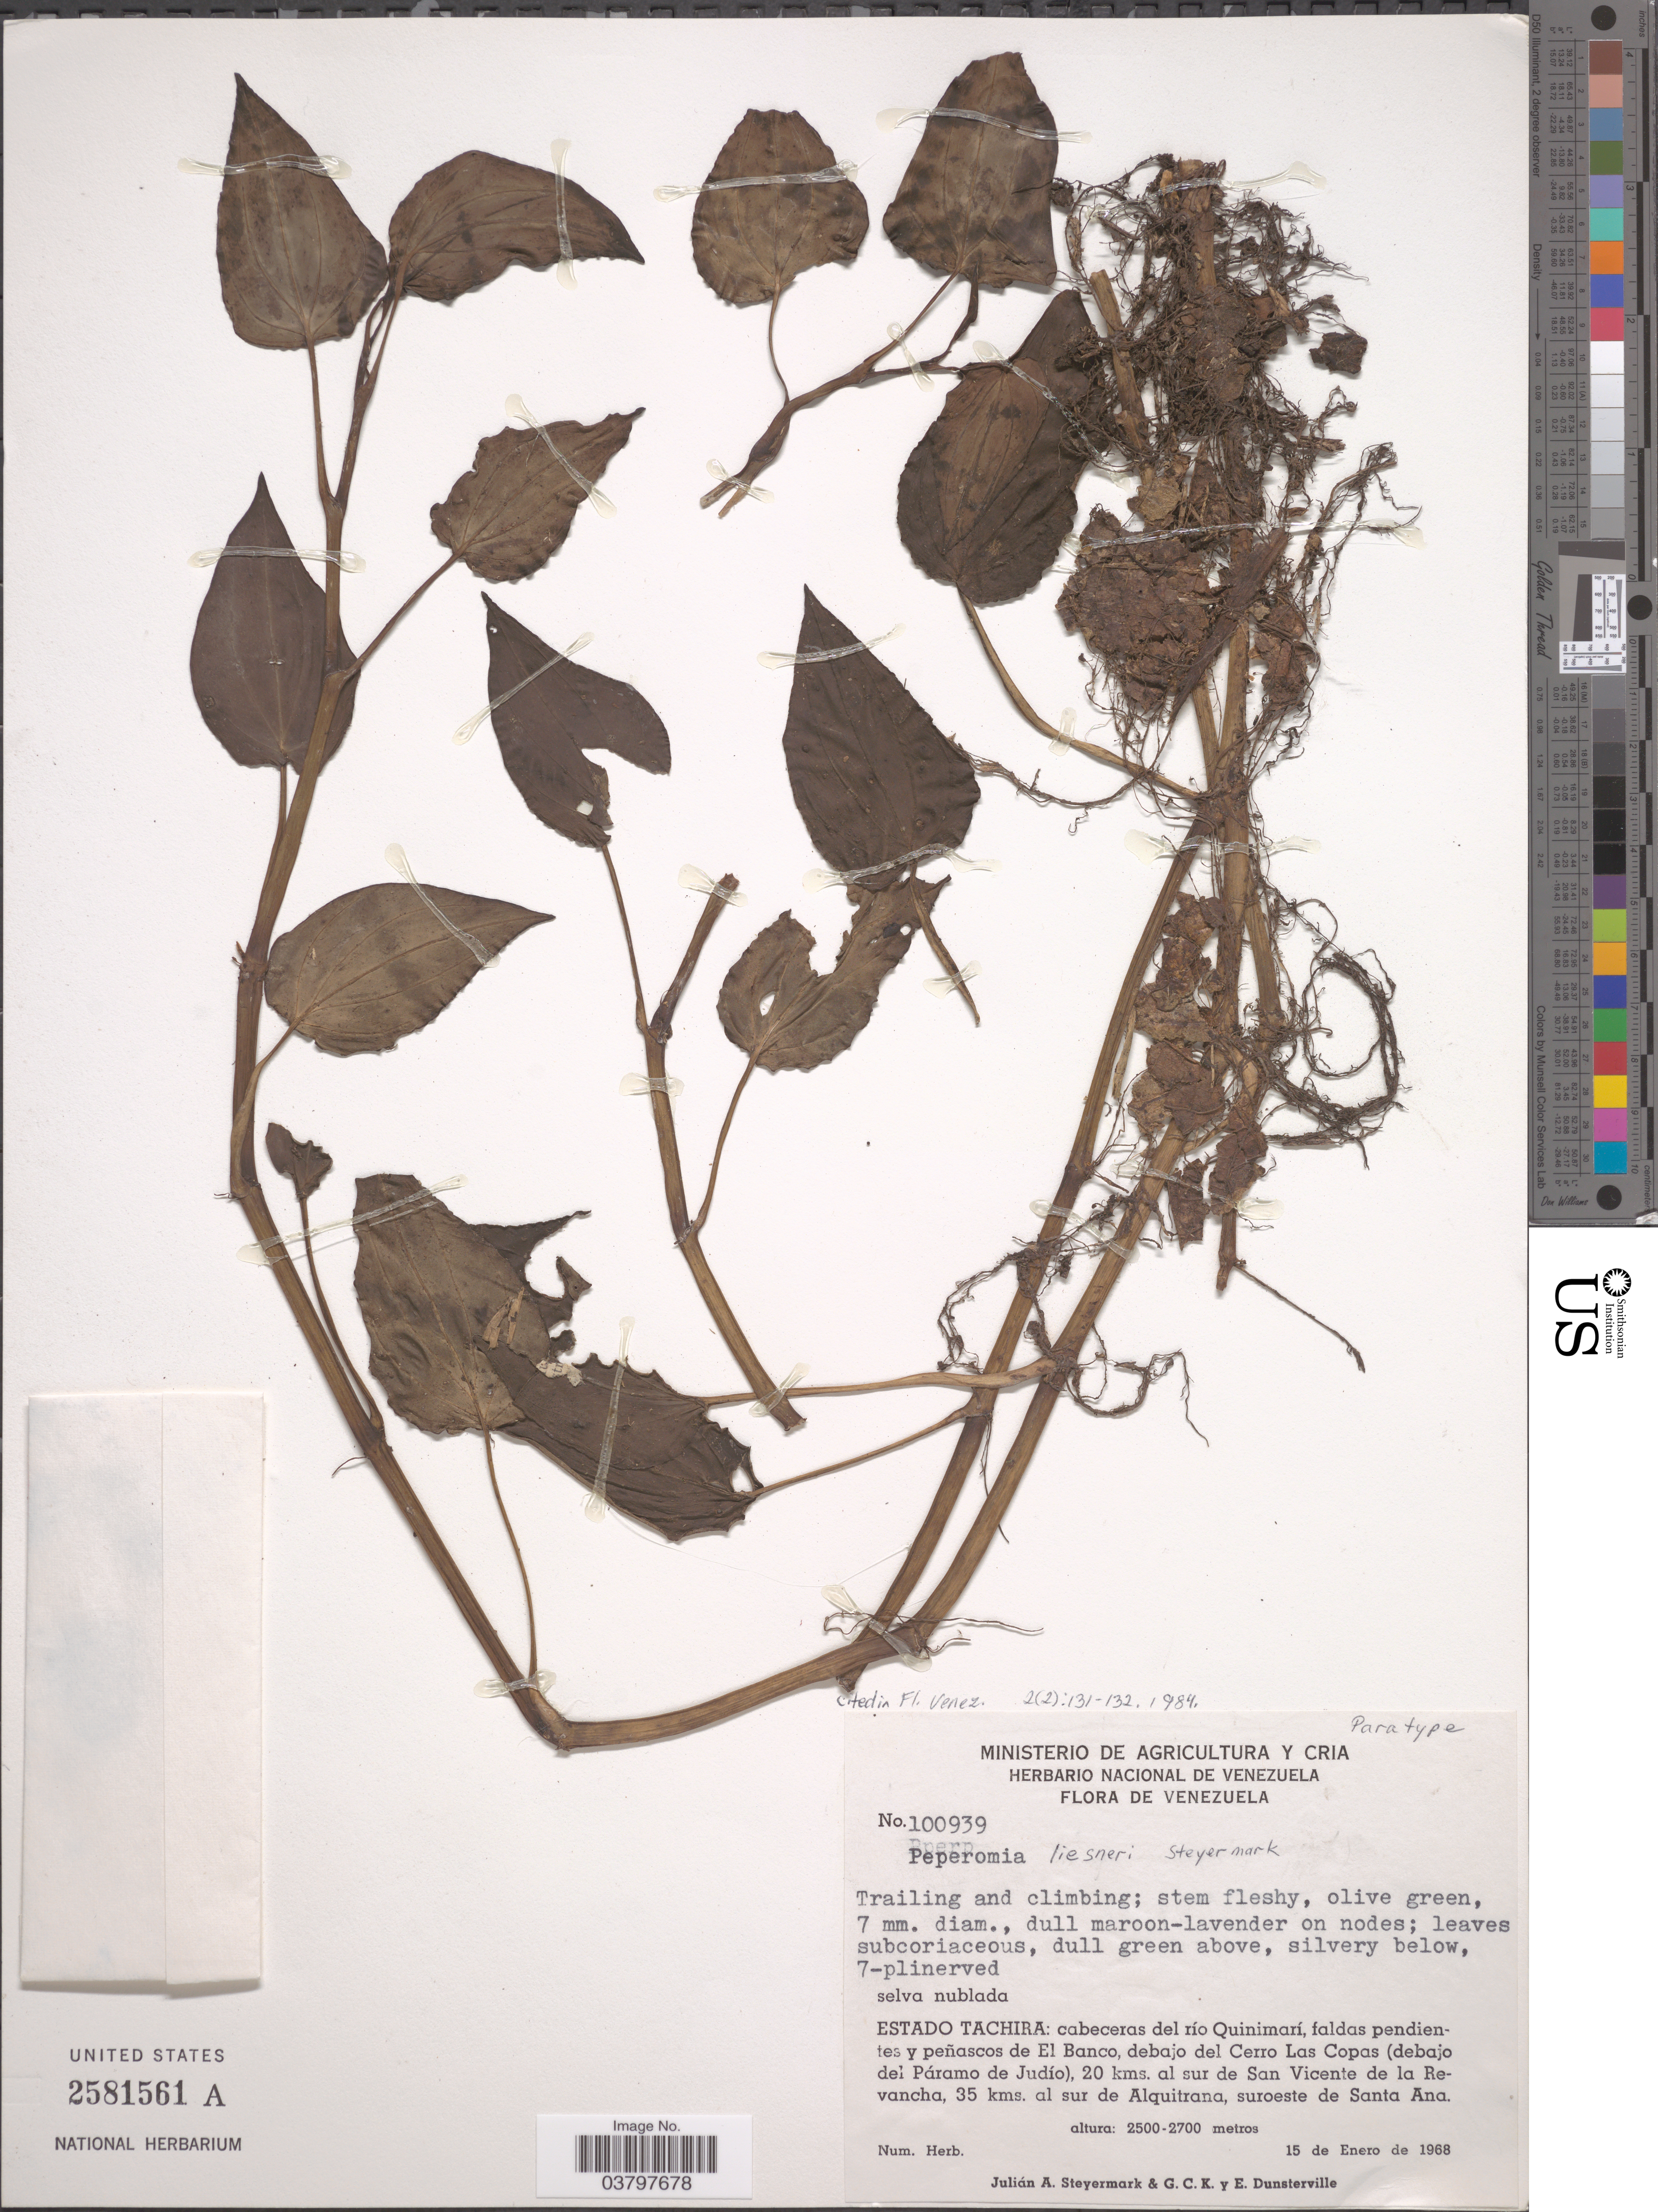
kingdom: Plantae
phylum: Tracheophyta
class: Magnoliopsida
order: Piperales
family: Piperaceae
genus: Peperomia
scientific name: Peperomia liesneri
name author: Steyerm.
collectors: J. Steyermark, G. C. K. Dunsterville & E. Dunsterville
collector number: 100939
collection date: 1968-01-15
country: Venezuela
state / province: Tachira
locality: Estado Tachira: cabeceras del río Quinimarí, faldas pendientes y peñascos de El Banco, debajo del Cerro Las Copas (debajo del Páramo de Judío), 20 kms. al sur de San Vicente de la Revancha, 35 kms. al sur de Alquitrana, suroeste de Santa Ana.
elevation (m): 2500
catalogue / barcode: US 2581561A